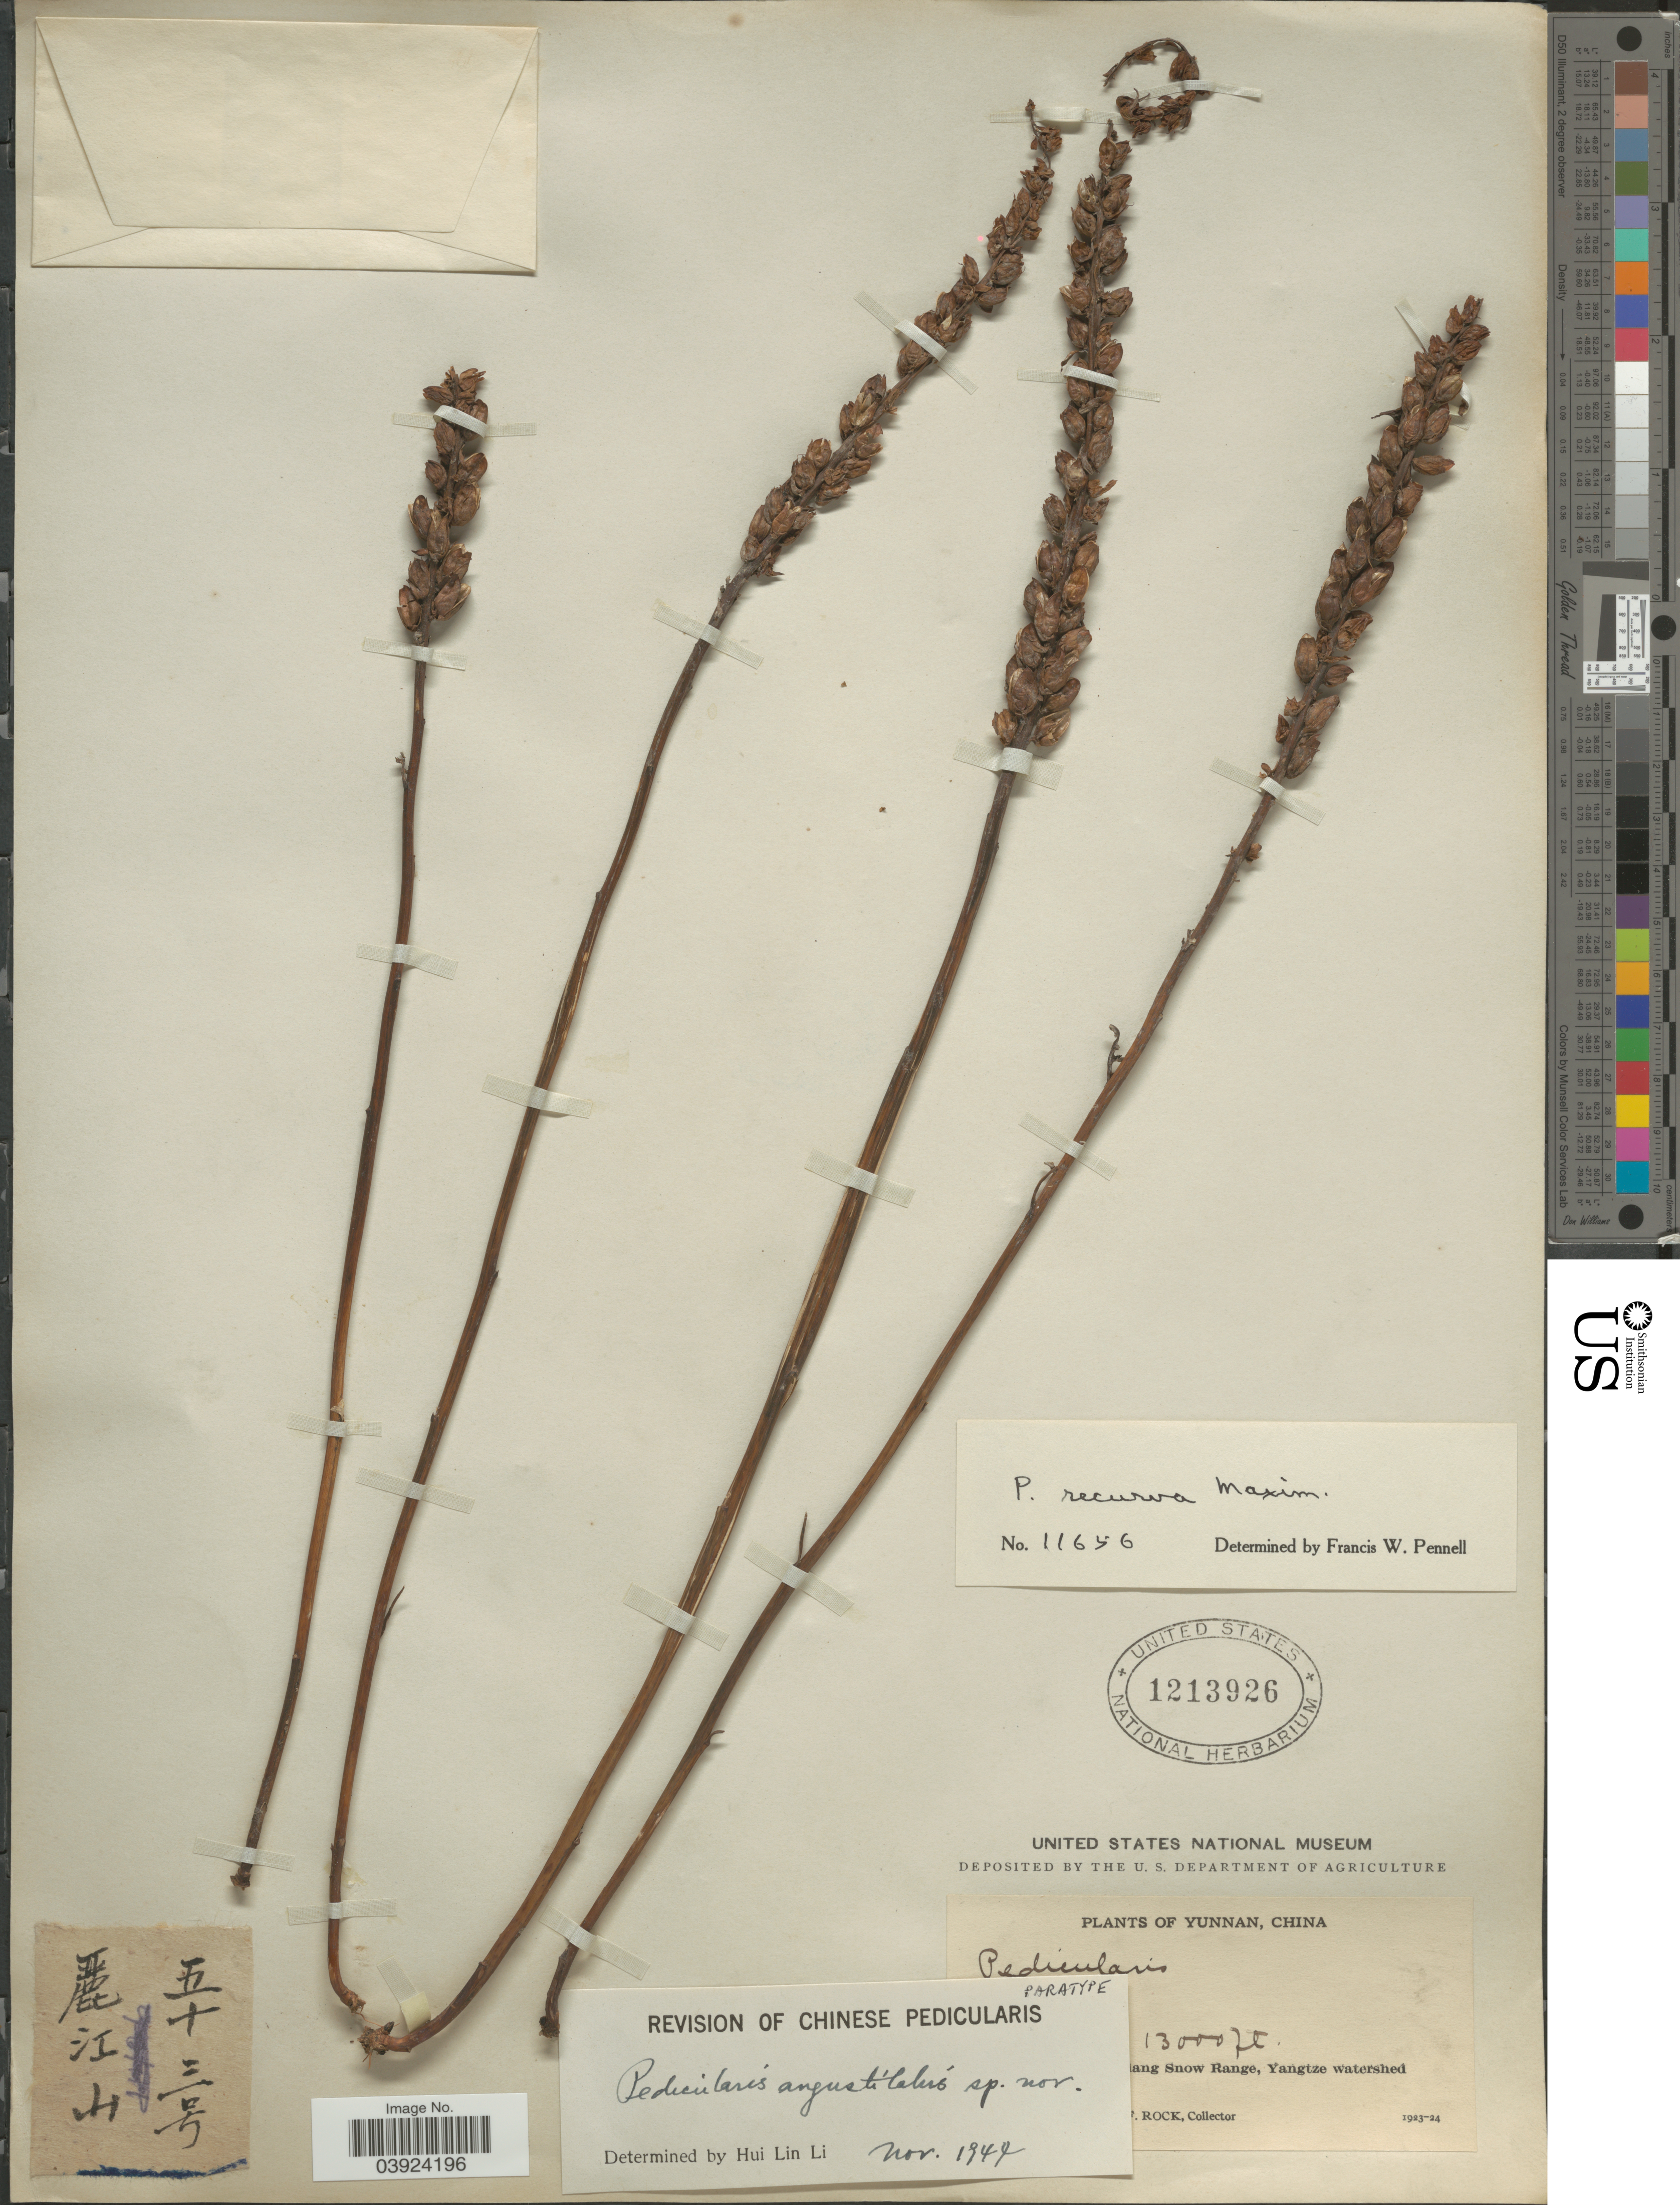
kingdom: Plantae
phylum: Tracheophyta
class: Magnoliopsida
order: Lamiales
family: Orobanchaceae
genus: Pedicularis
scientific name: Pedicularis angustiloba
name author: P.C. Tsoong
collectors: J. F. Rock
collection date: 1923/1924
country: China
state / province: Yunnan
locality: [illegible text]ang Snow Range, Yangtze watershed.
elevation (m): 3962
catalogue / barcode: US 1213926